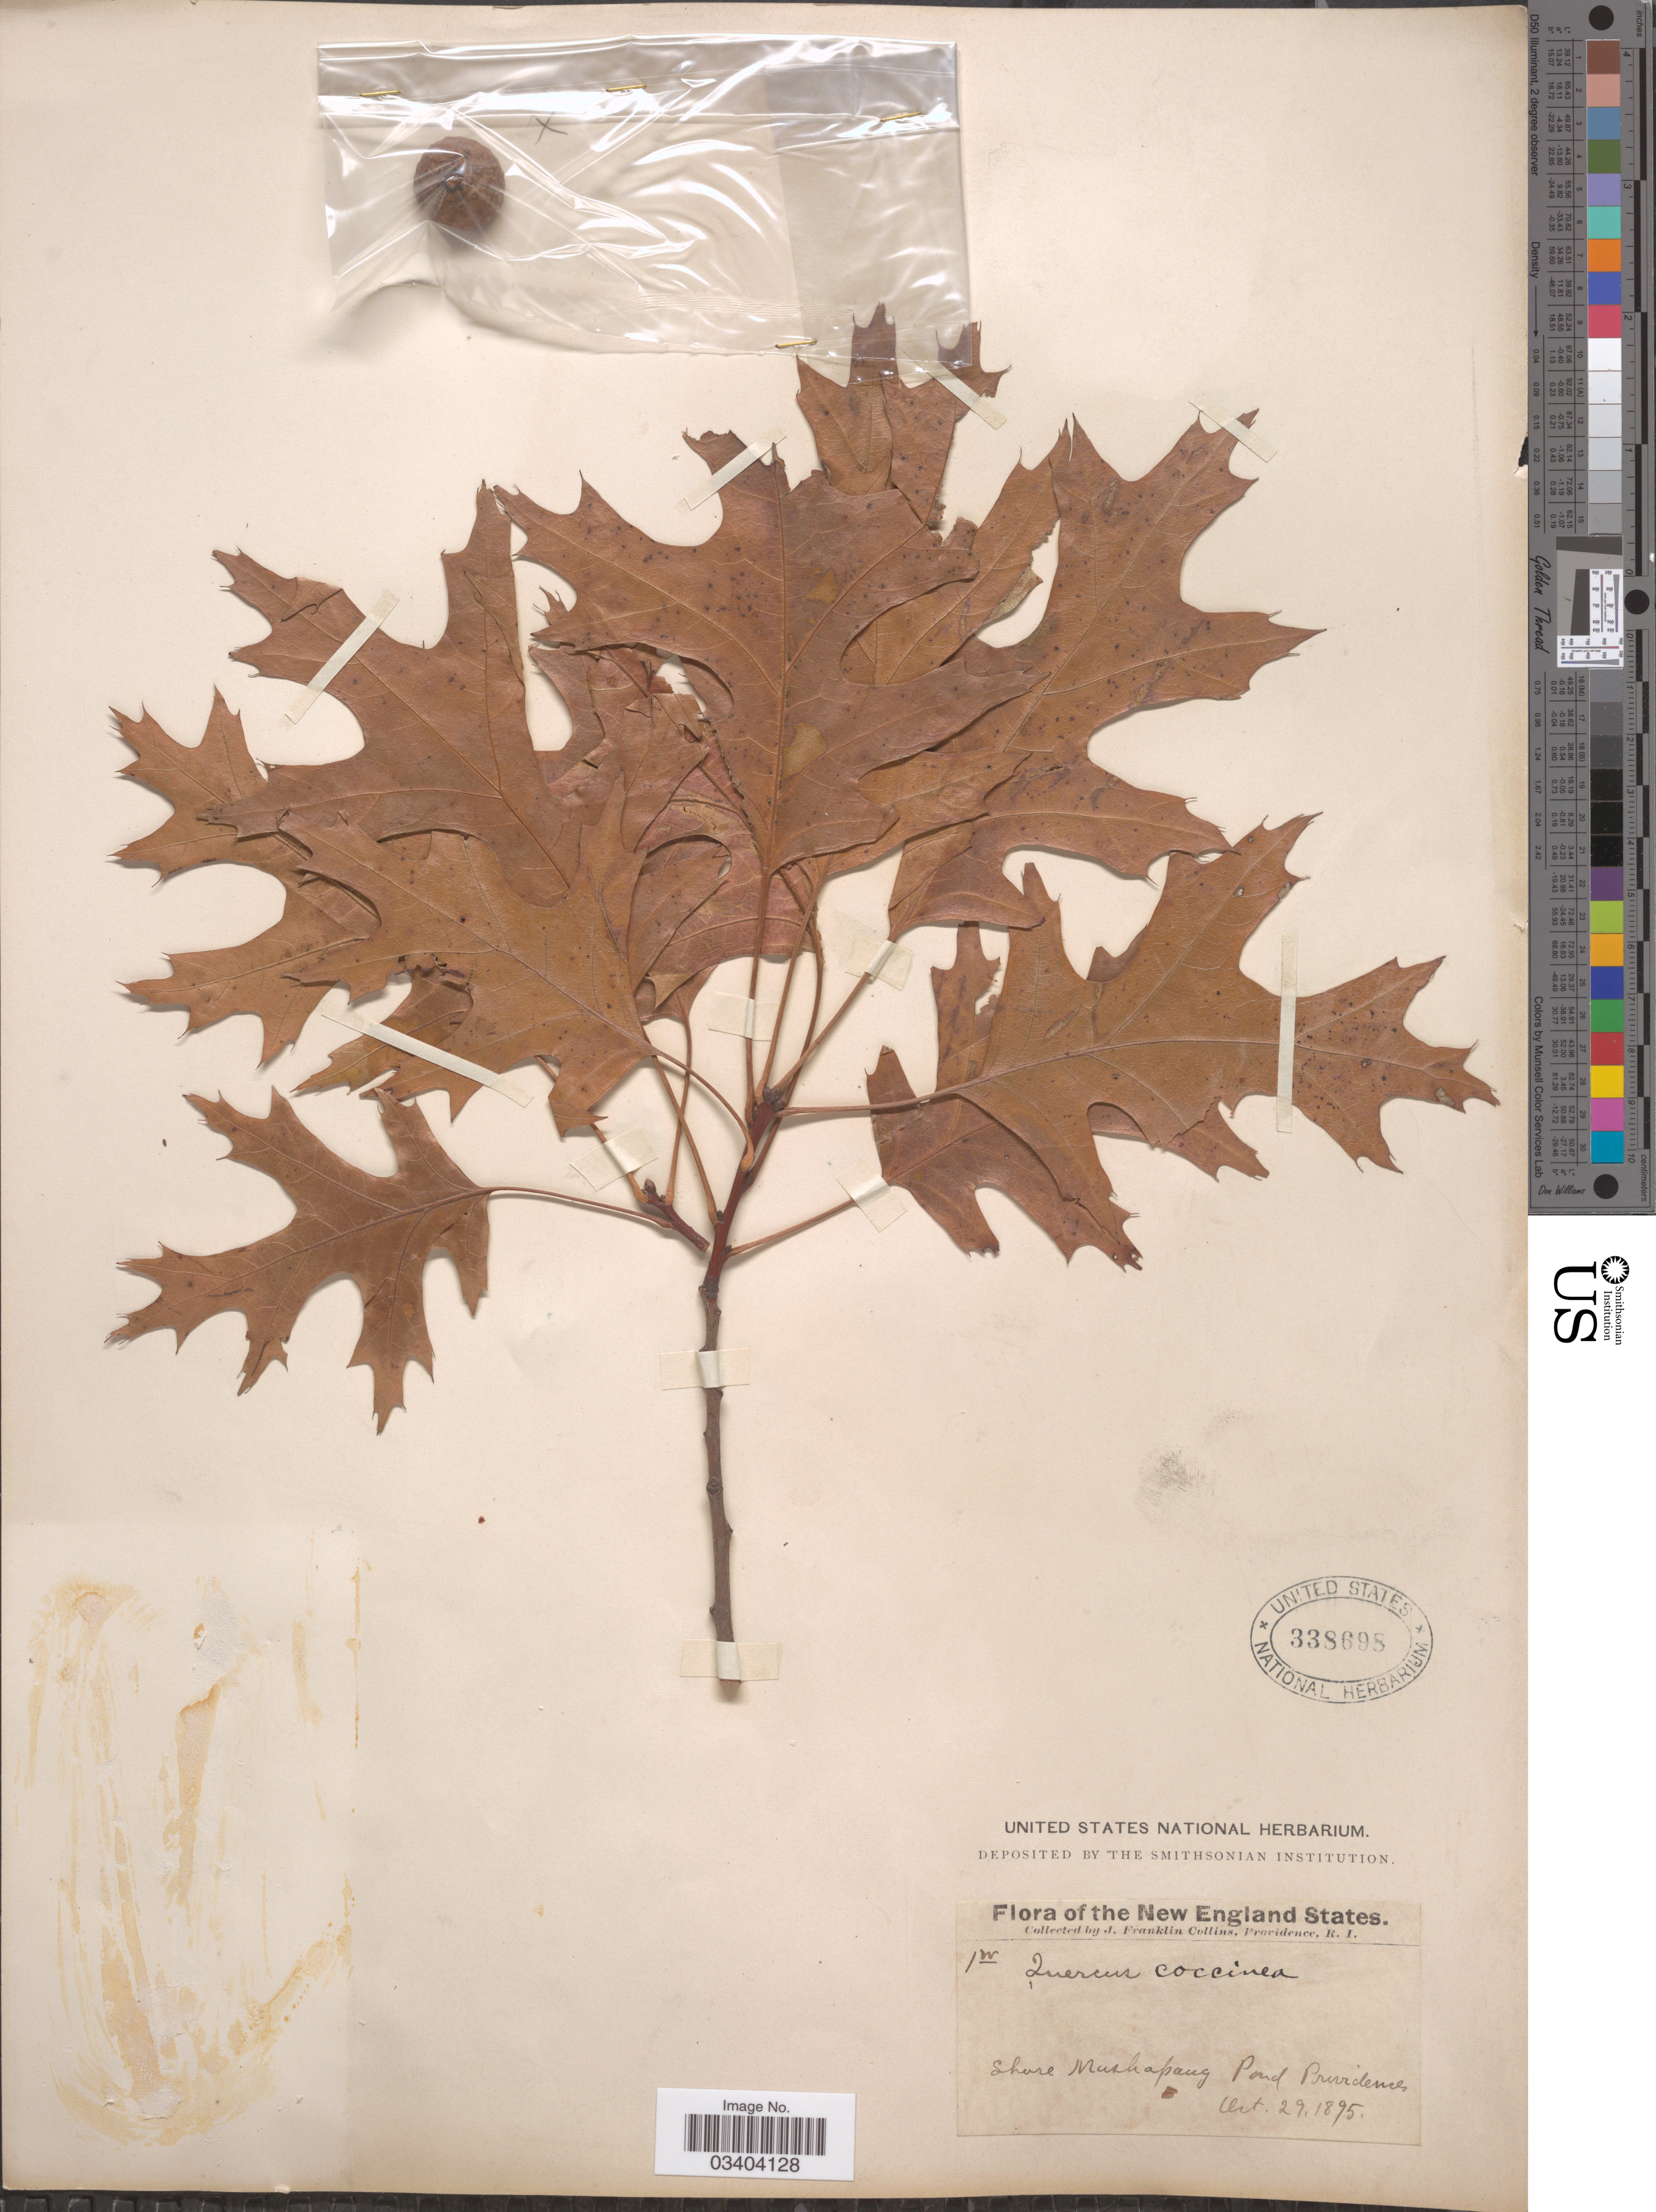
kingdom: Plantae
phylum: Tracheophyta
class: Magnoliopsida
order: Fagales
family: Fagaceae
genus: Quercus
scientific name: Quercus coccinea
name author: Münchh.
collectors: J. Collins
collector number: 1w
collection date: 1895-10-29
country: United States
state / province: Rhode Island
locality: New England States. Shore Mashapaug Pond Providence.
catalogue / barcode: US 338698